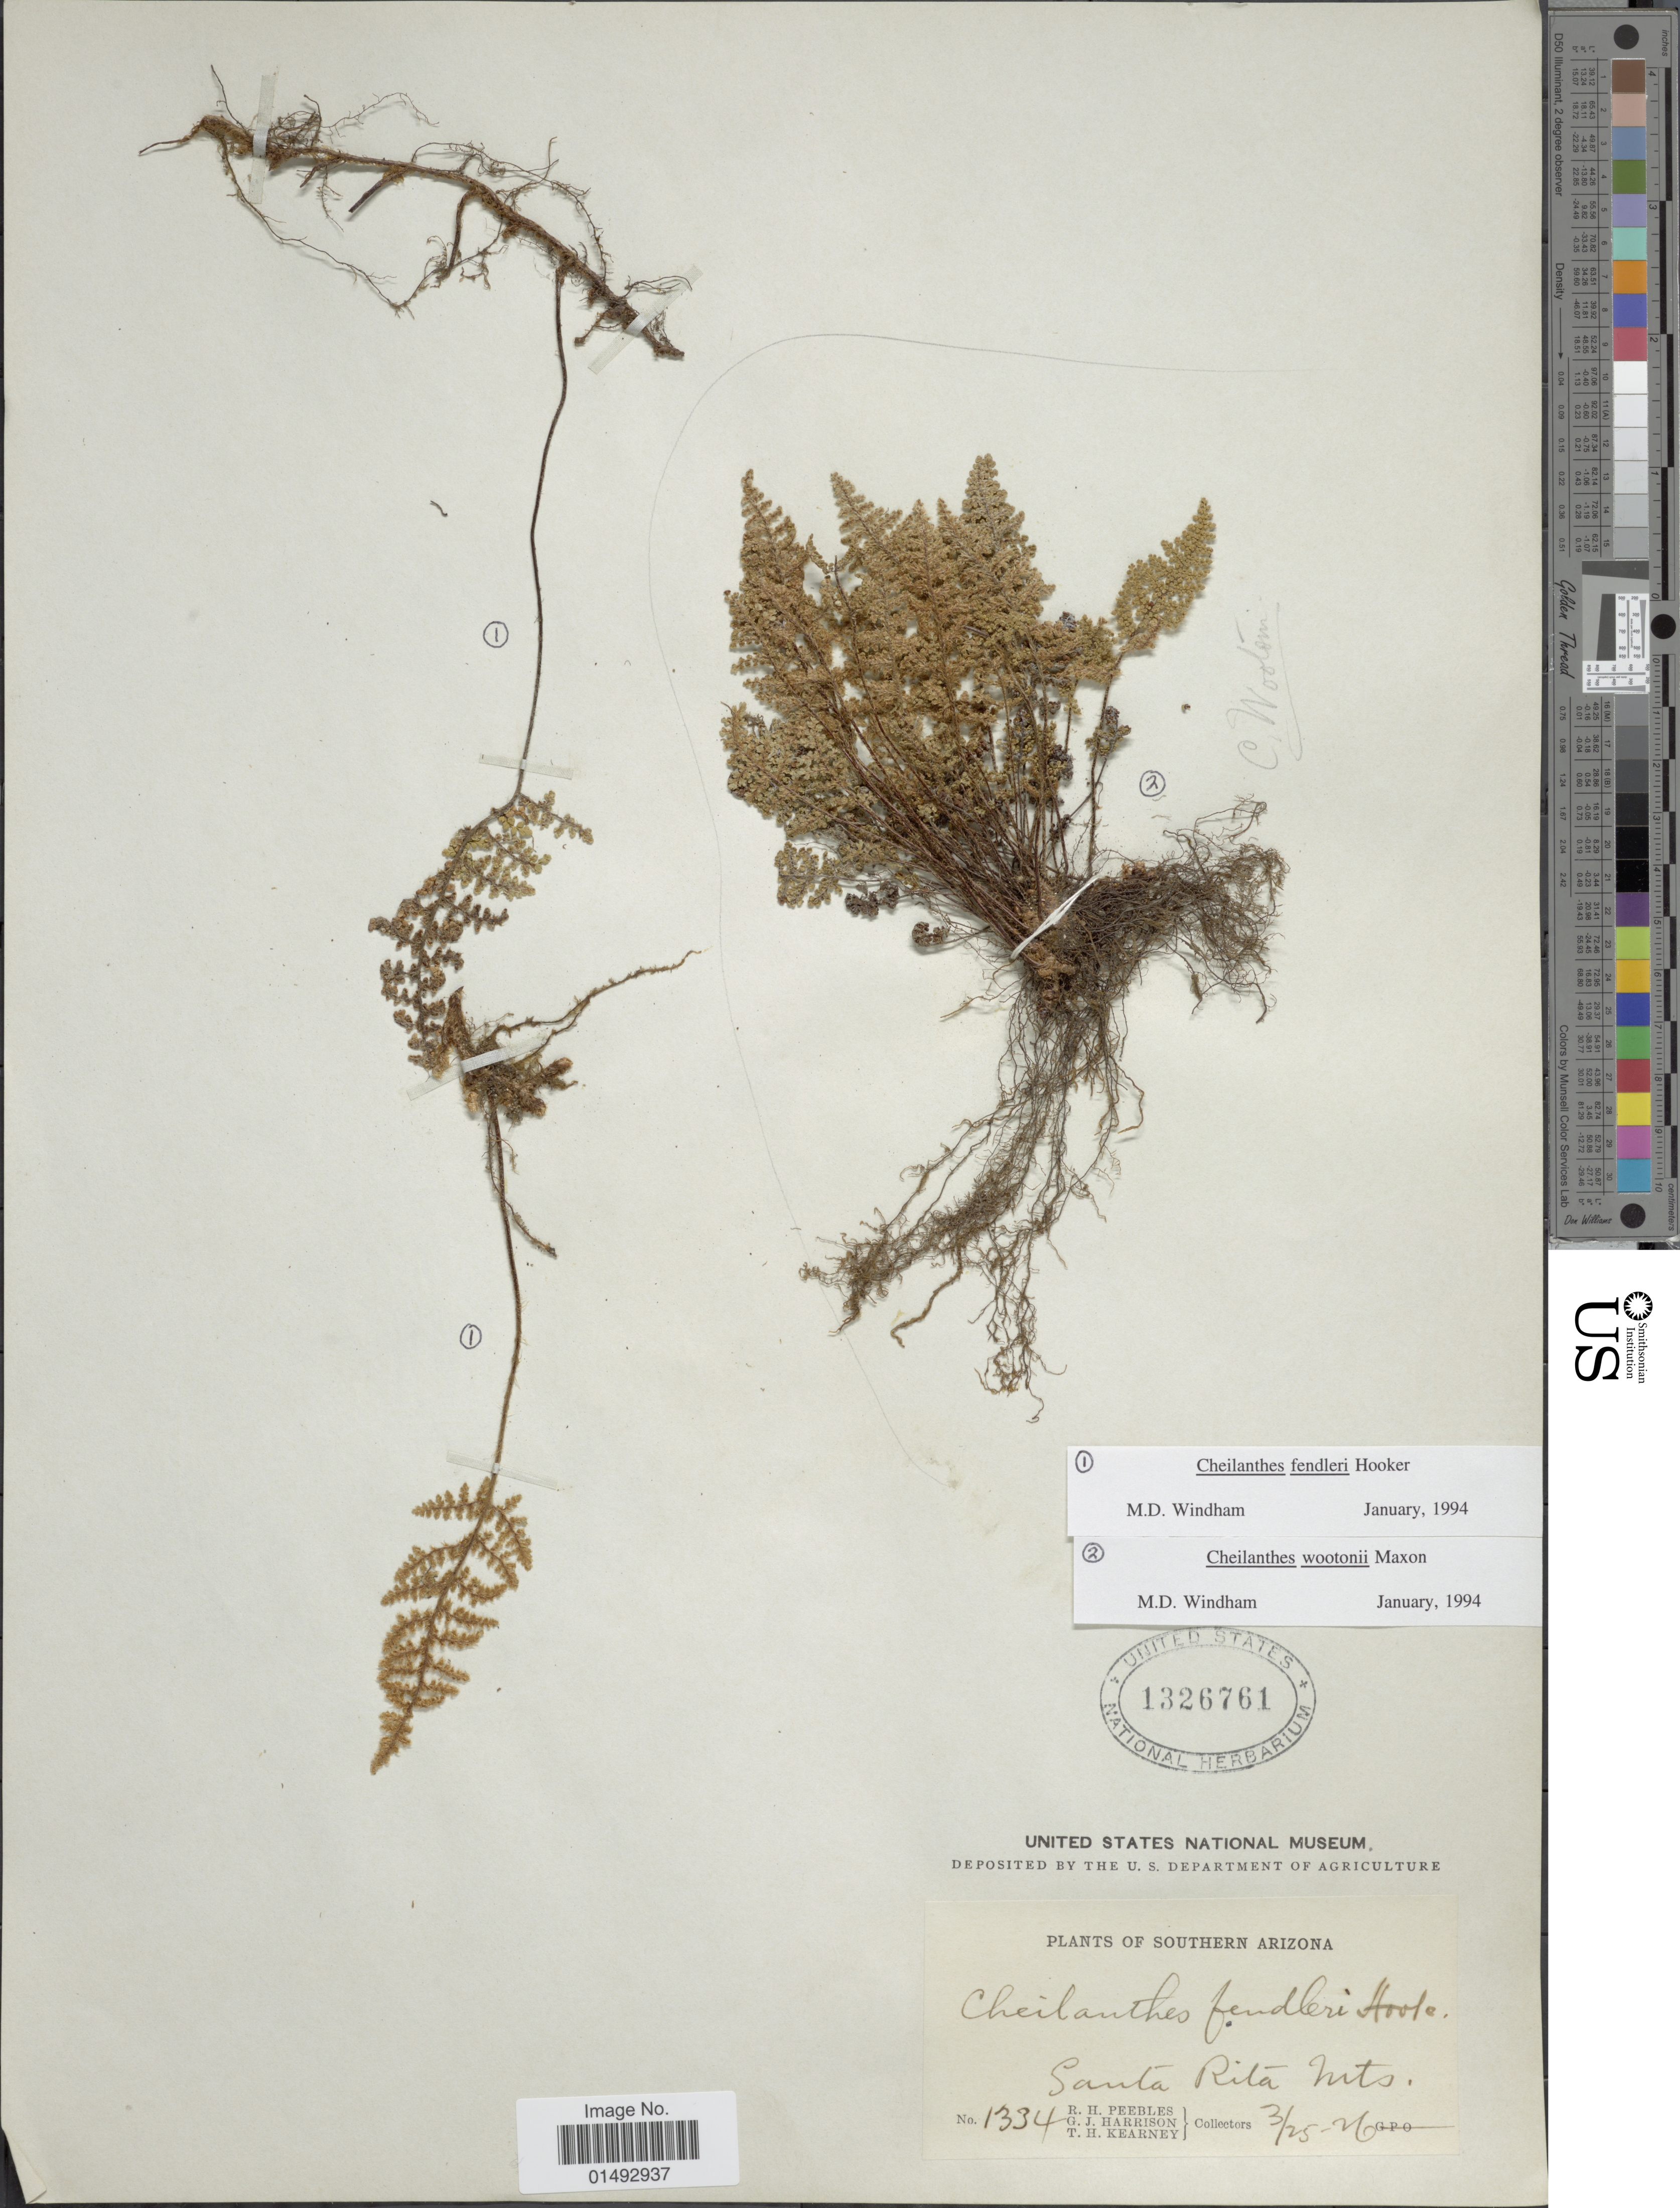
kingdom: Plantae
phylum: Tracheophyta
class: Polypodiopsida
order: Polypodiales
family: Pteridaceae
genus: Myriopteris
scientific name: Myriopteris fendleri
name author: (Hook.) E. Fourn.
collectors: R. H. Peebles, G. J. Harrison & T. H. Kearney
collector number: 1334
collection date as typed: Transcribed d/m/y: 25/3/26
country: United States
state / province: Arizona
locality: Southern Arizona, Snta Rita Mts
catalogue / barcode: US 1326761